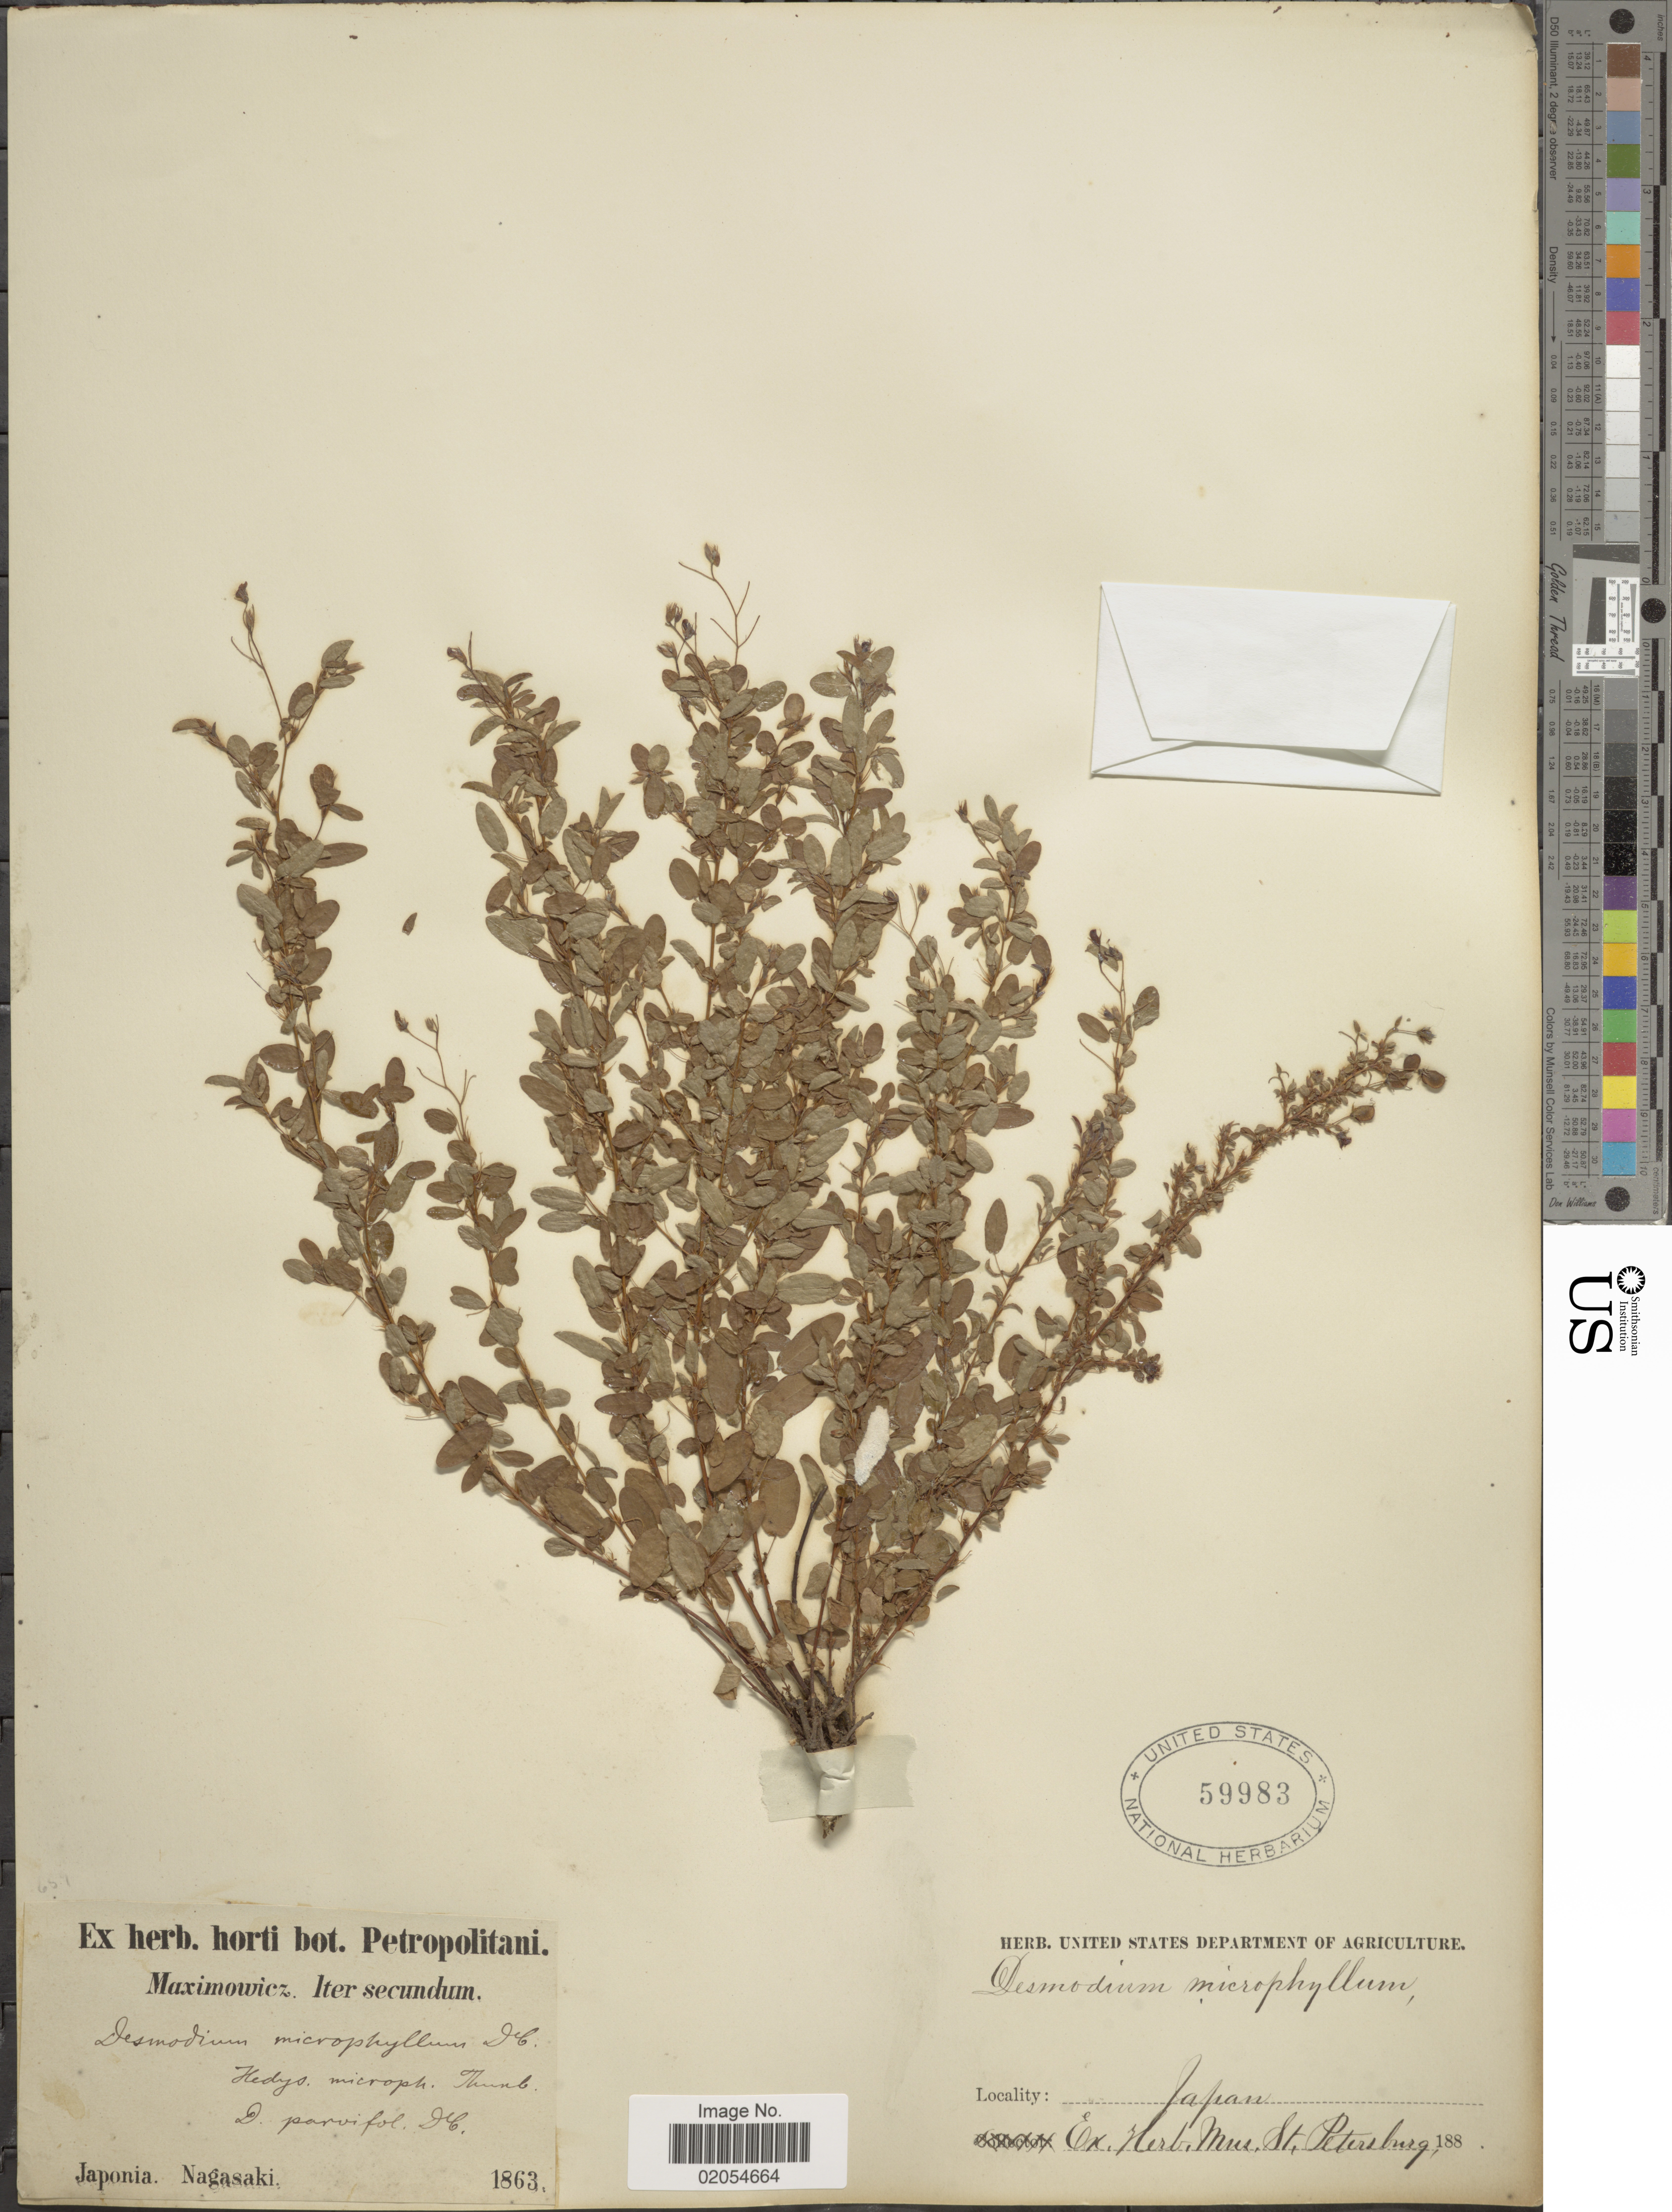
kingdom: Plantae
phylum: Tracheophyta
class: Magnoliopsida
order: Fabales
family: Fabaceae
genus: Leptodesmia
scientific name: Leptodesmia microphylla var. microphylla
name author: (Thunb.) H. Ohashi & K. Ohashi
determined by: Strong, Mark T., (BOT), Smithsonian Institution - National Museum of Natural History (UNITED STATES)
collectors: Maximowicz, --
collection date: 1863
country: Japan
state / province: Nagasaki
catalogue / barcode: US 59983